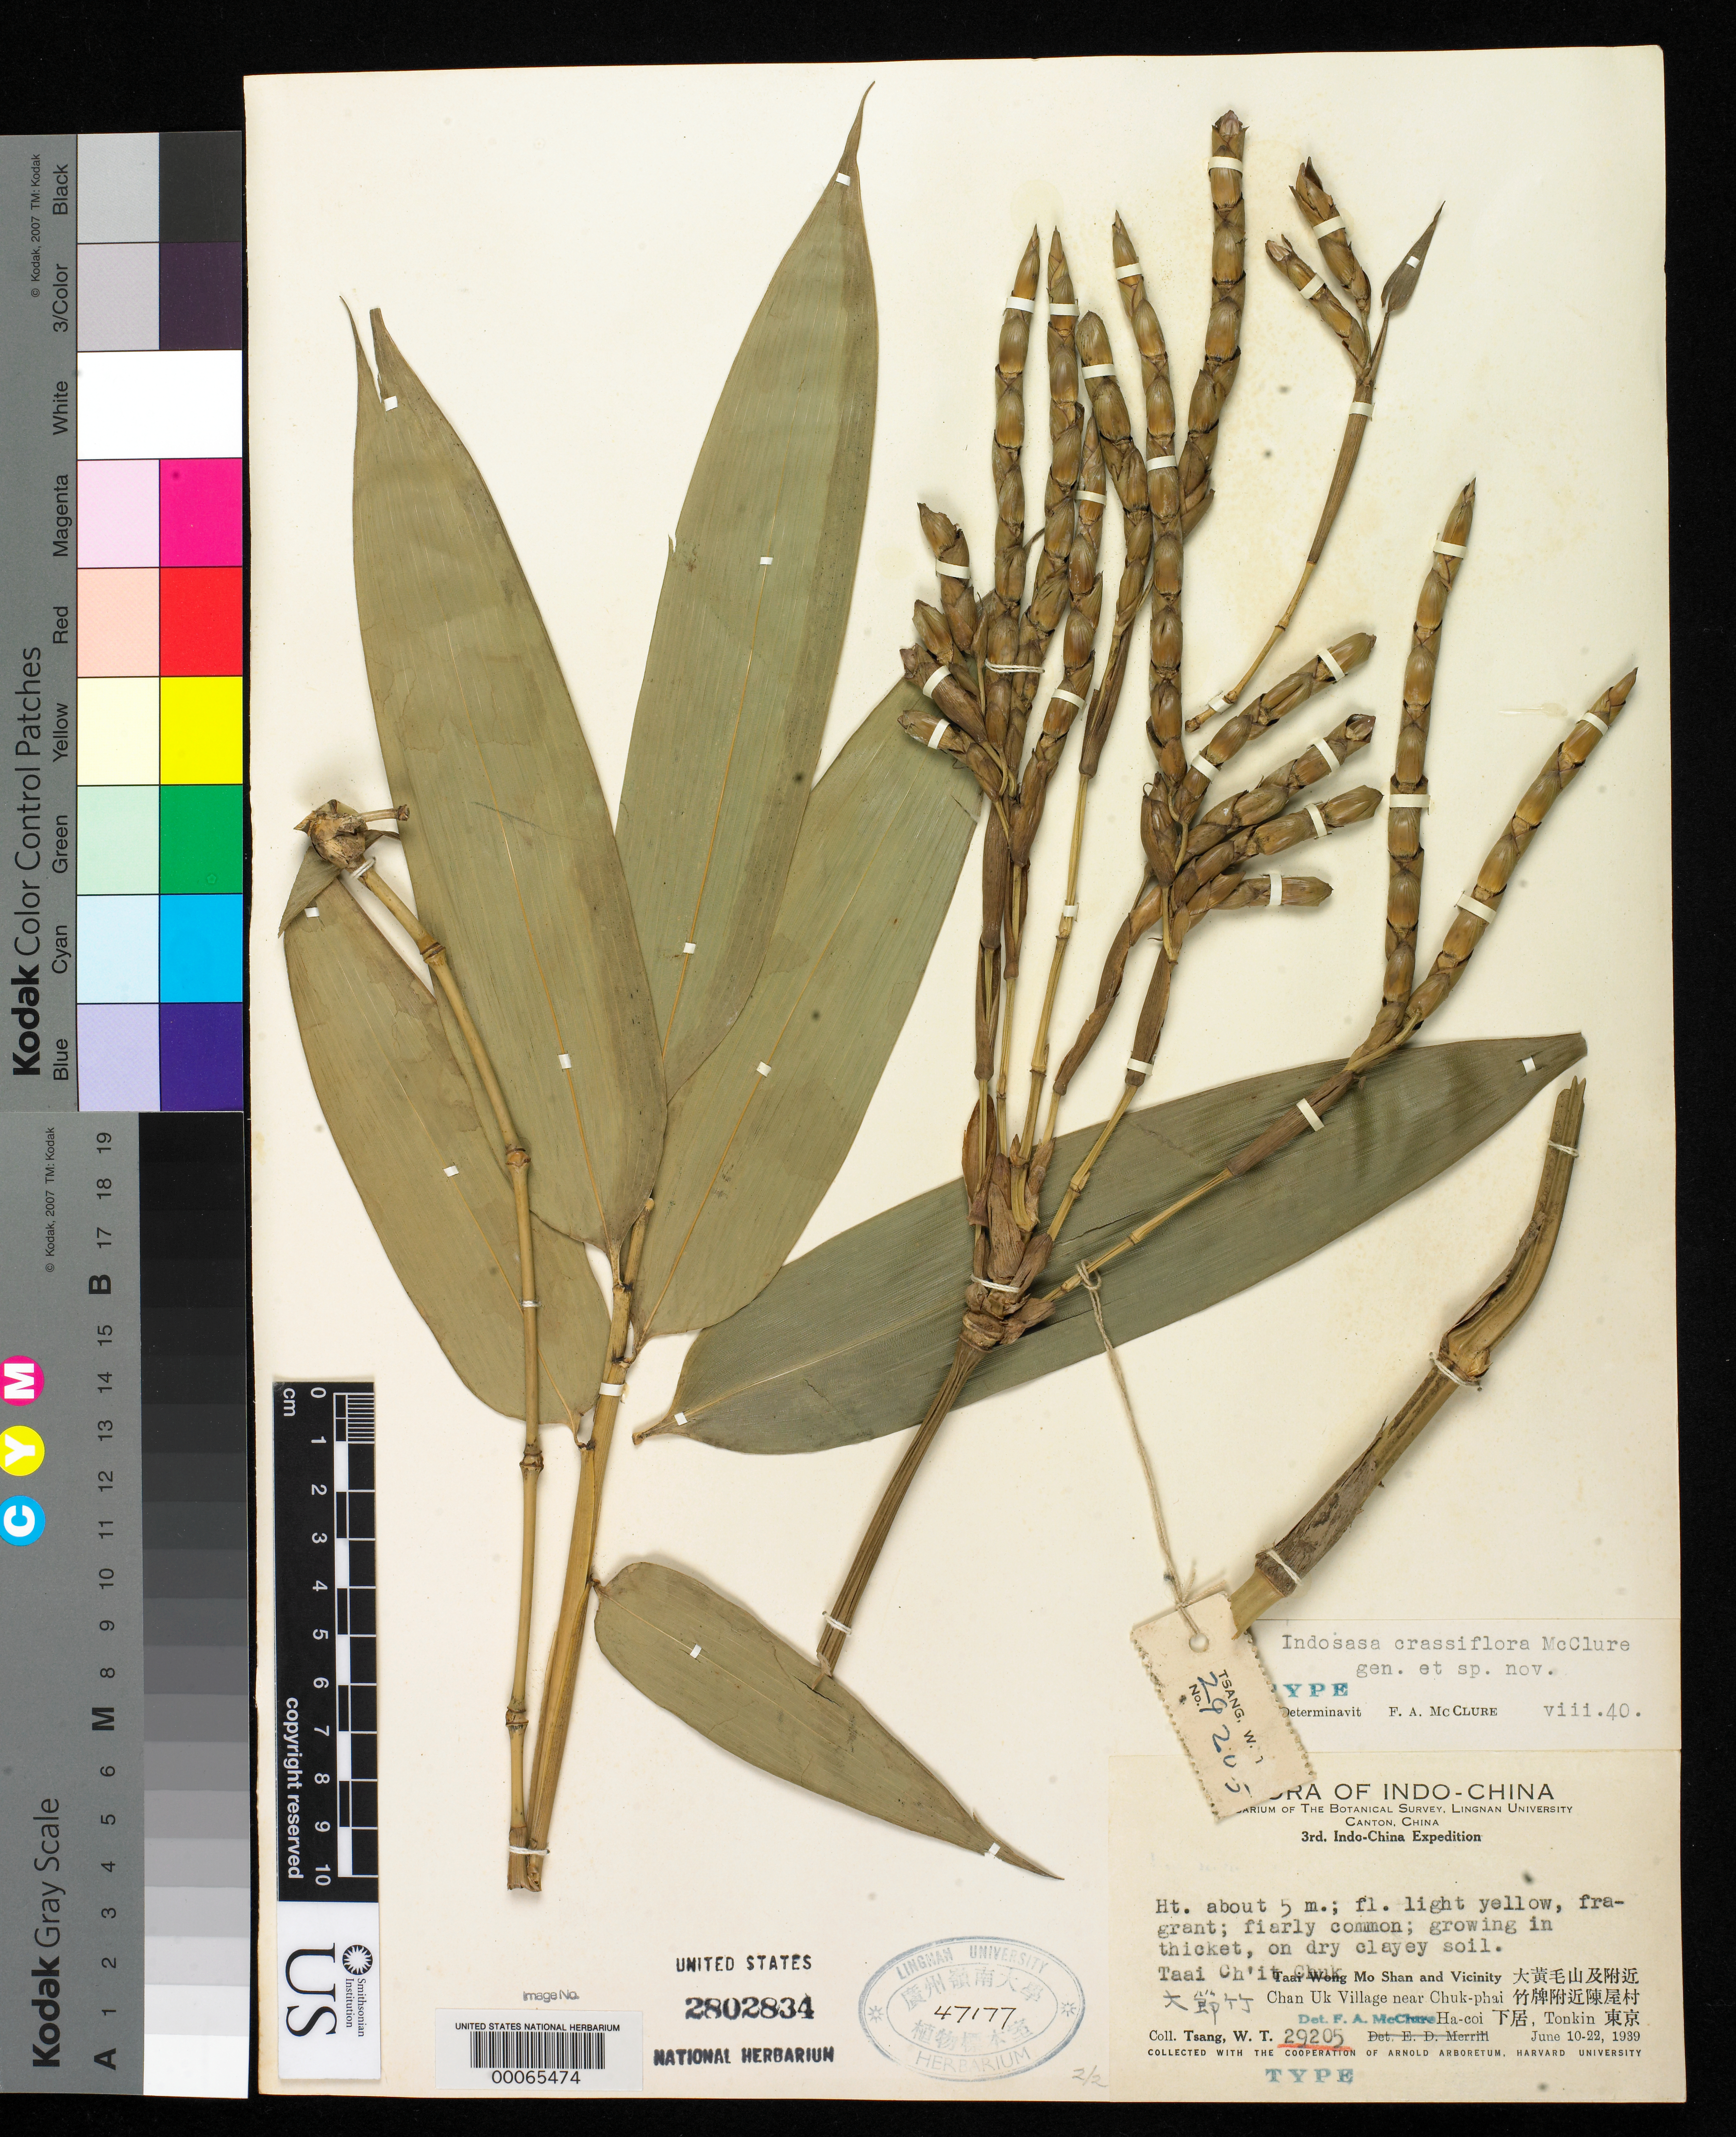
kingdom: Plantae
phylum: Tracheophyta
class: Liliopsida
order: Poales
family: Poaceae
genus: Indosasa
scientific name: Indosasa crassiflora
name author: McClure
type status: Holotype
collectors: W. T. Tsang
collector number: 29205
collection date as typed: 10 Jun 1939 to 22 Jun 1939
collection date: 1939-06-10/1939-06-22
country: Vietnam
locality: Taai Wong Mo Shan and vicinity, near Chan Uk village.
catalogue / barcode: US 2802834